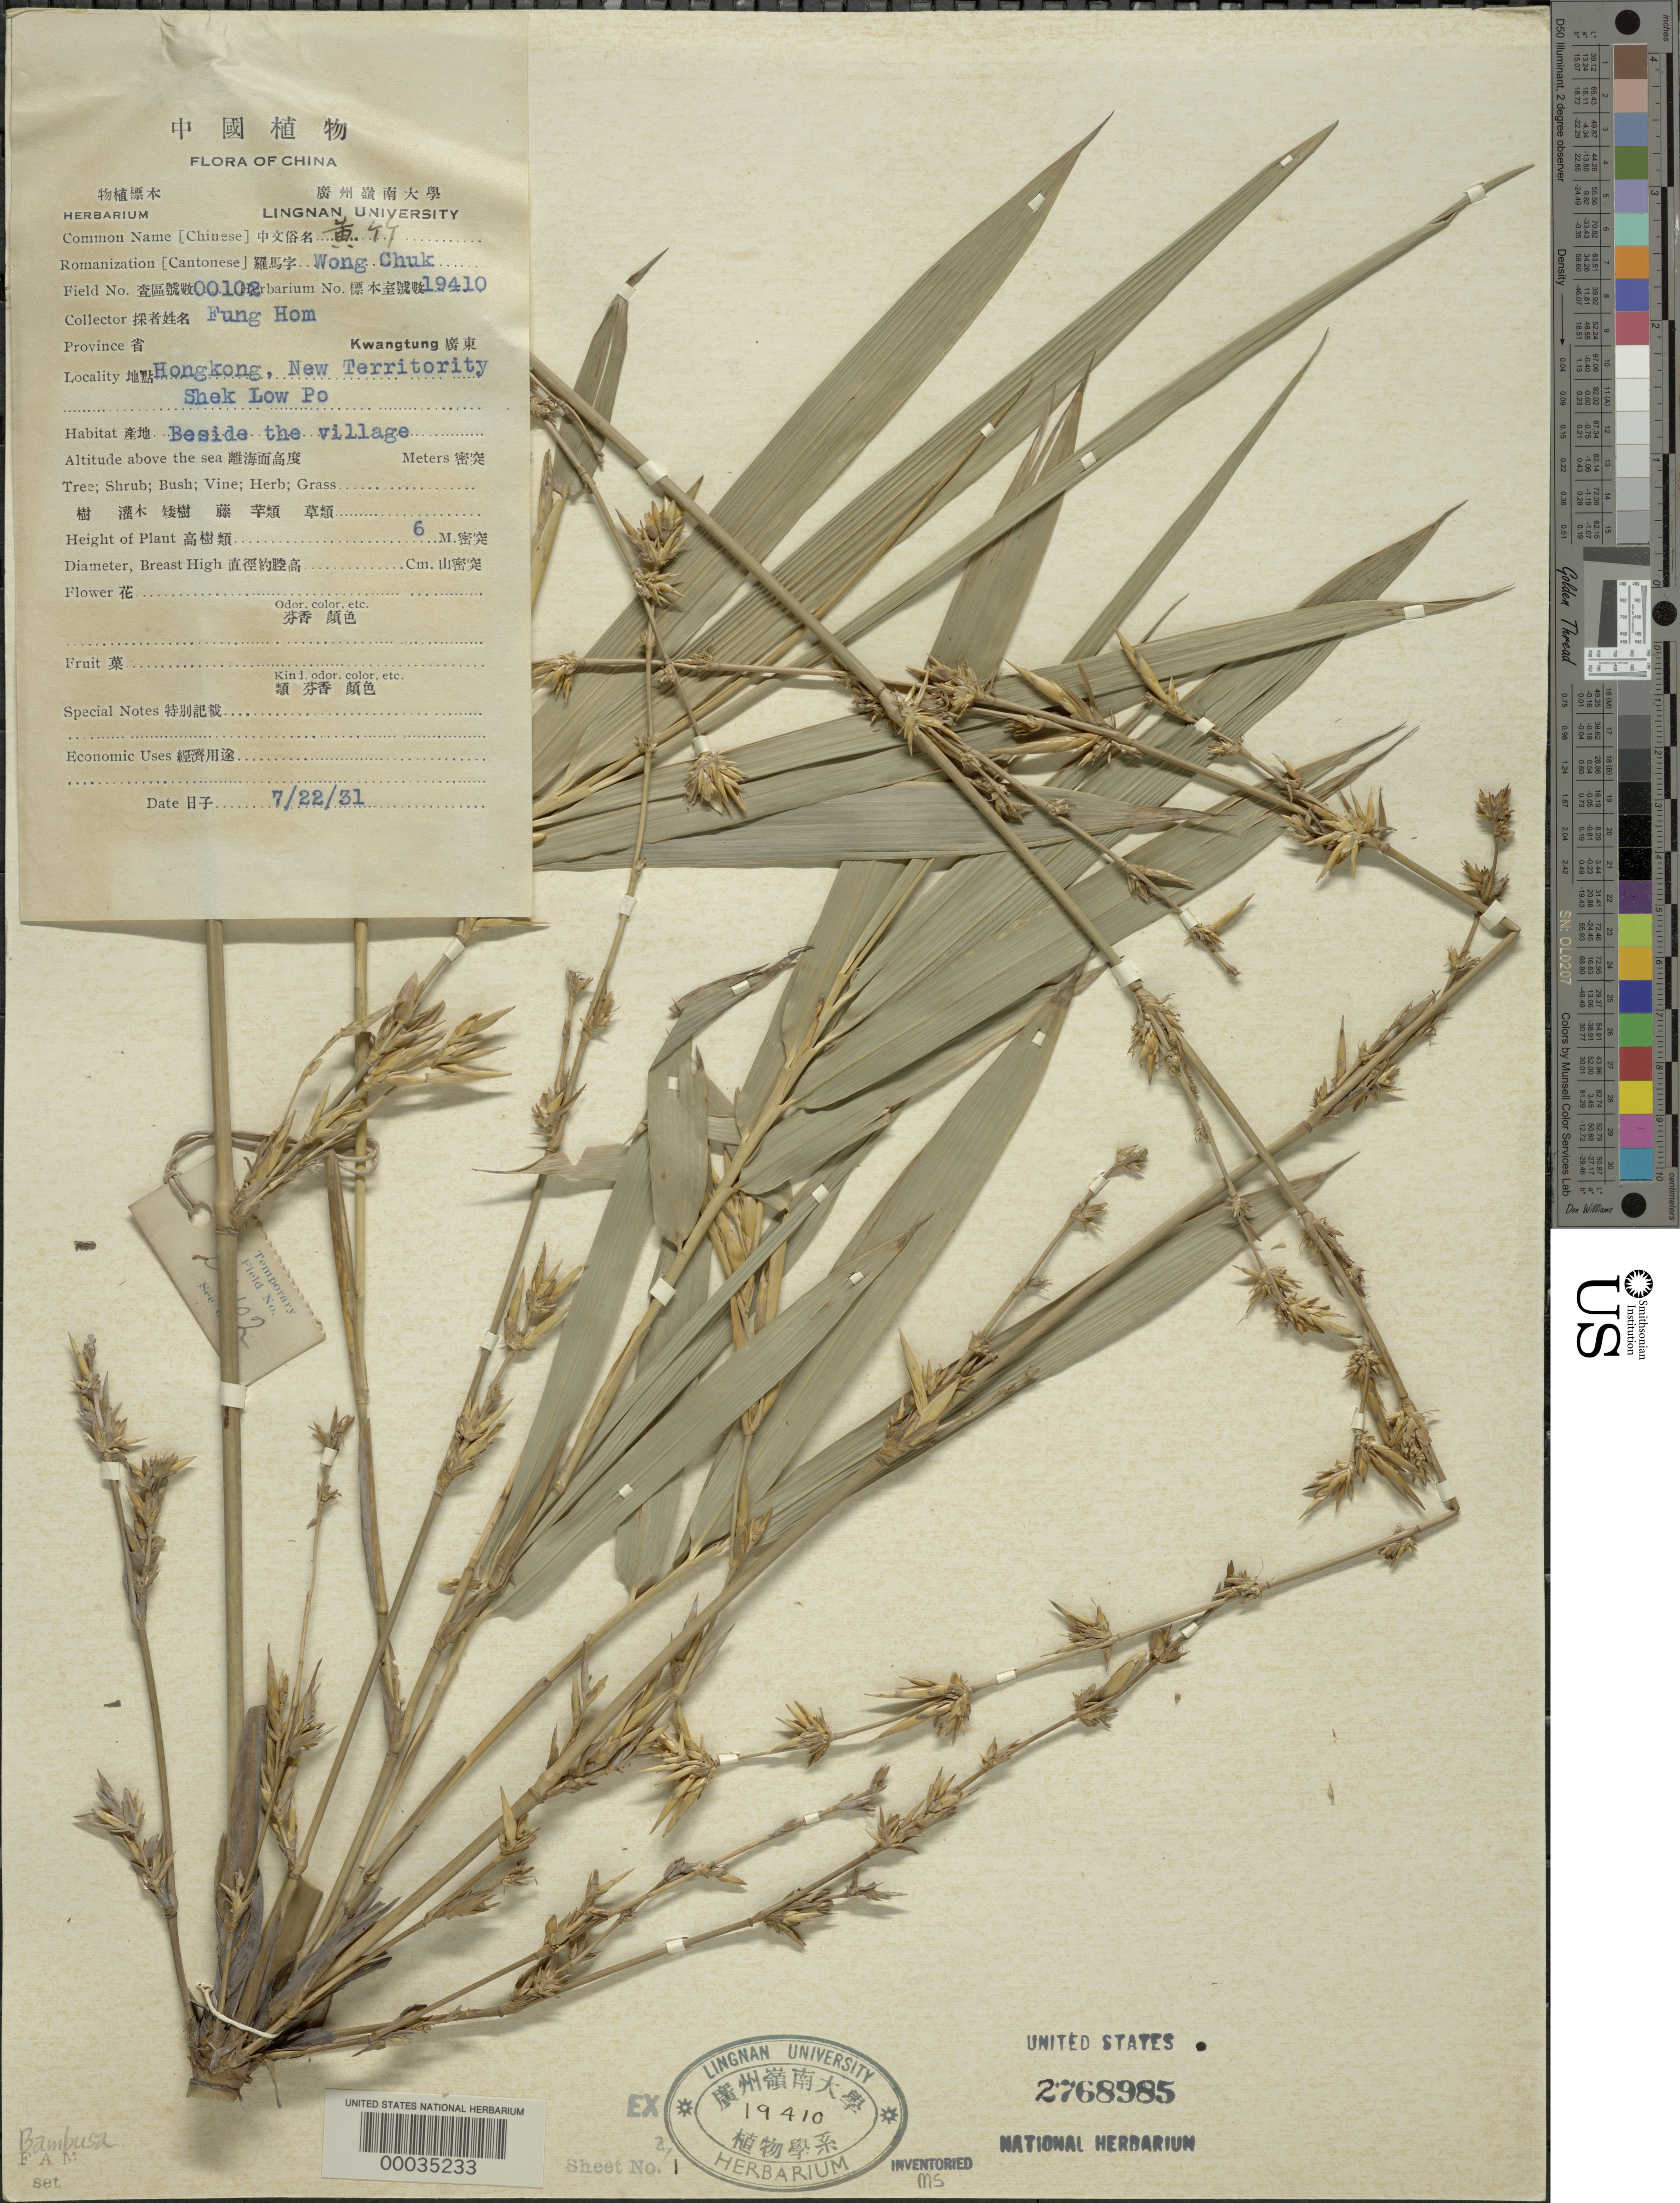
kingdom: Plantae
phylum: Tracheophyta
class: Liliopsida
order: Poales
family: Poaceae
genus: Bambusa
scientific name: Bambusa sp.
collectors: H. L. Fung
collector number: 102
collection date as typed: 22 Jul 1931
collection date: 1931-07-22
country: China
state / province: Hong Kong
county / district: New Territories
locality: Shek low po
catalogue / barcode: US 2768985